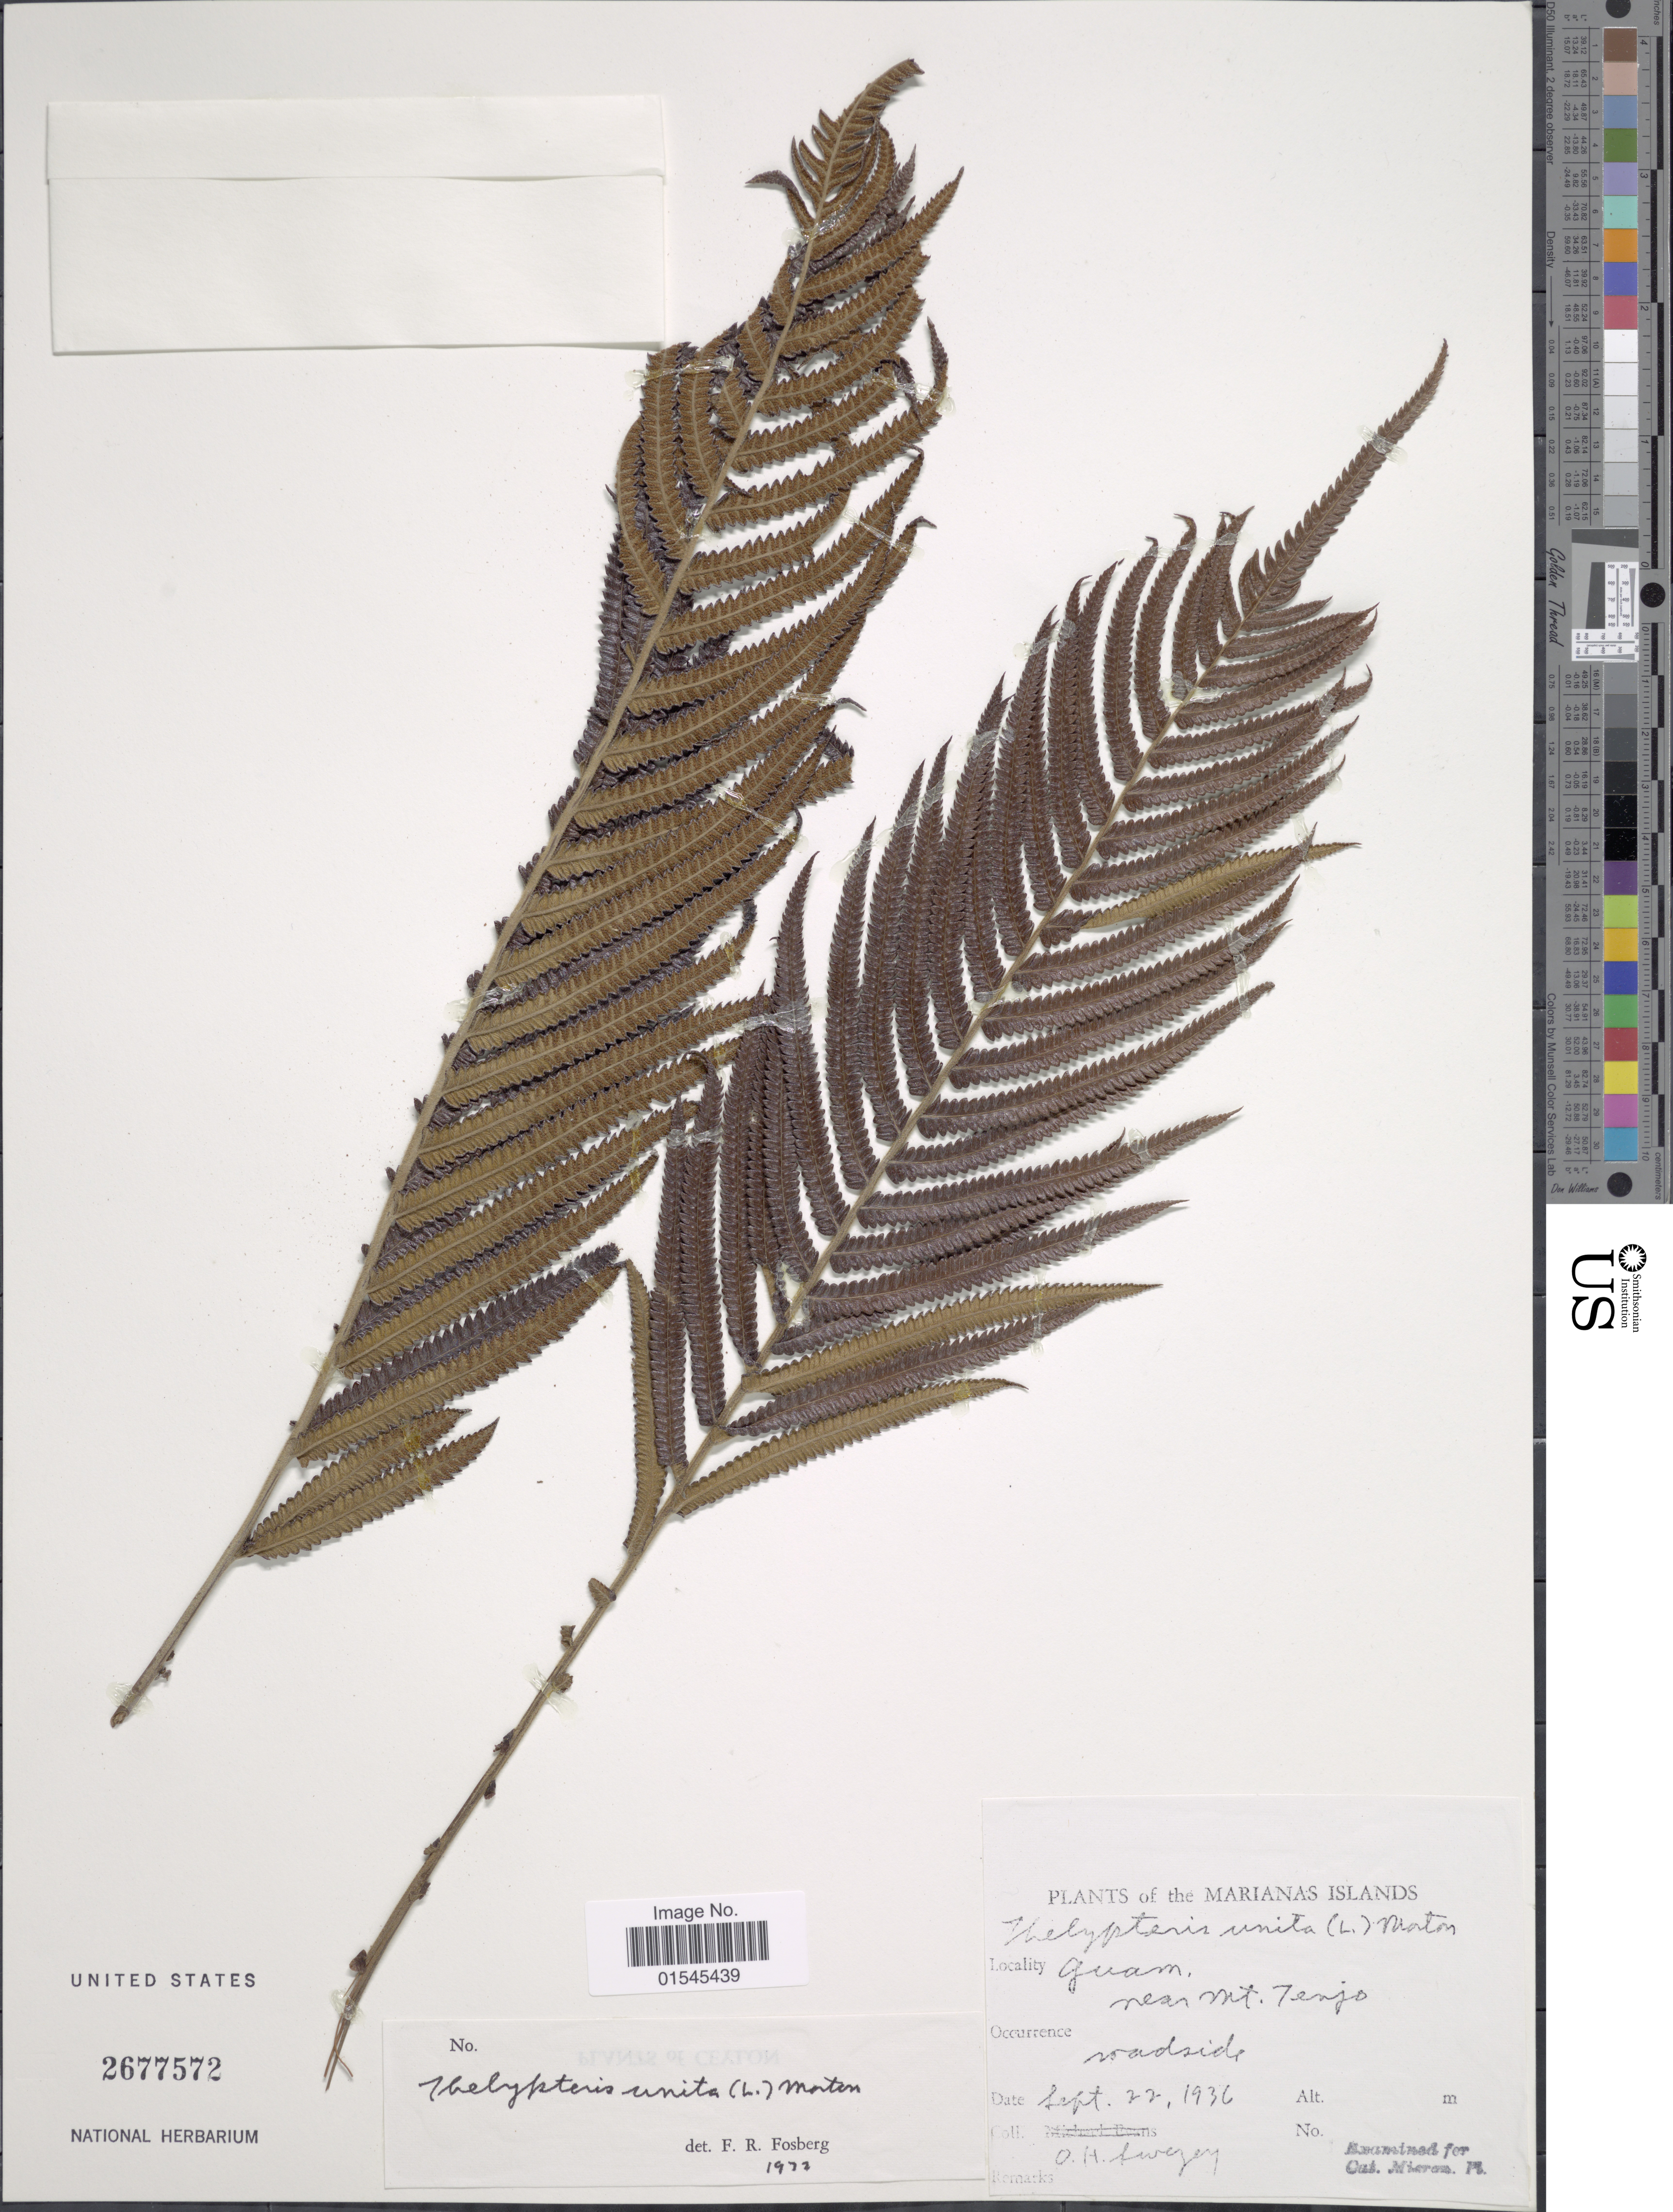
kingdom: Plantae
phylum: Tracheophyta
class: Polypodiopsida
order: Polypodiales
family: Thelypteridaceae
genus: Sphaerostephanos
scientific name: Sphaerostephanos unitus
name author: (L.) Holttum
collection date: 1936-09-22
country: Guam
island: Guam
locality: Marianas Islands. Near Mt. Tenjo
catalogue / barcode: US 2677572